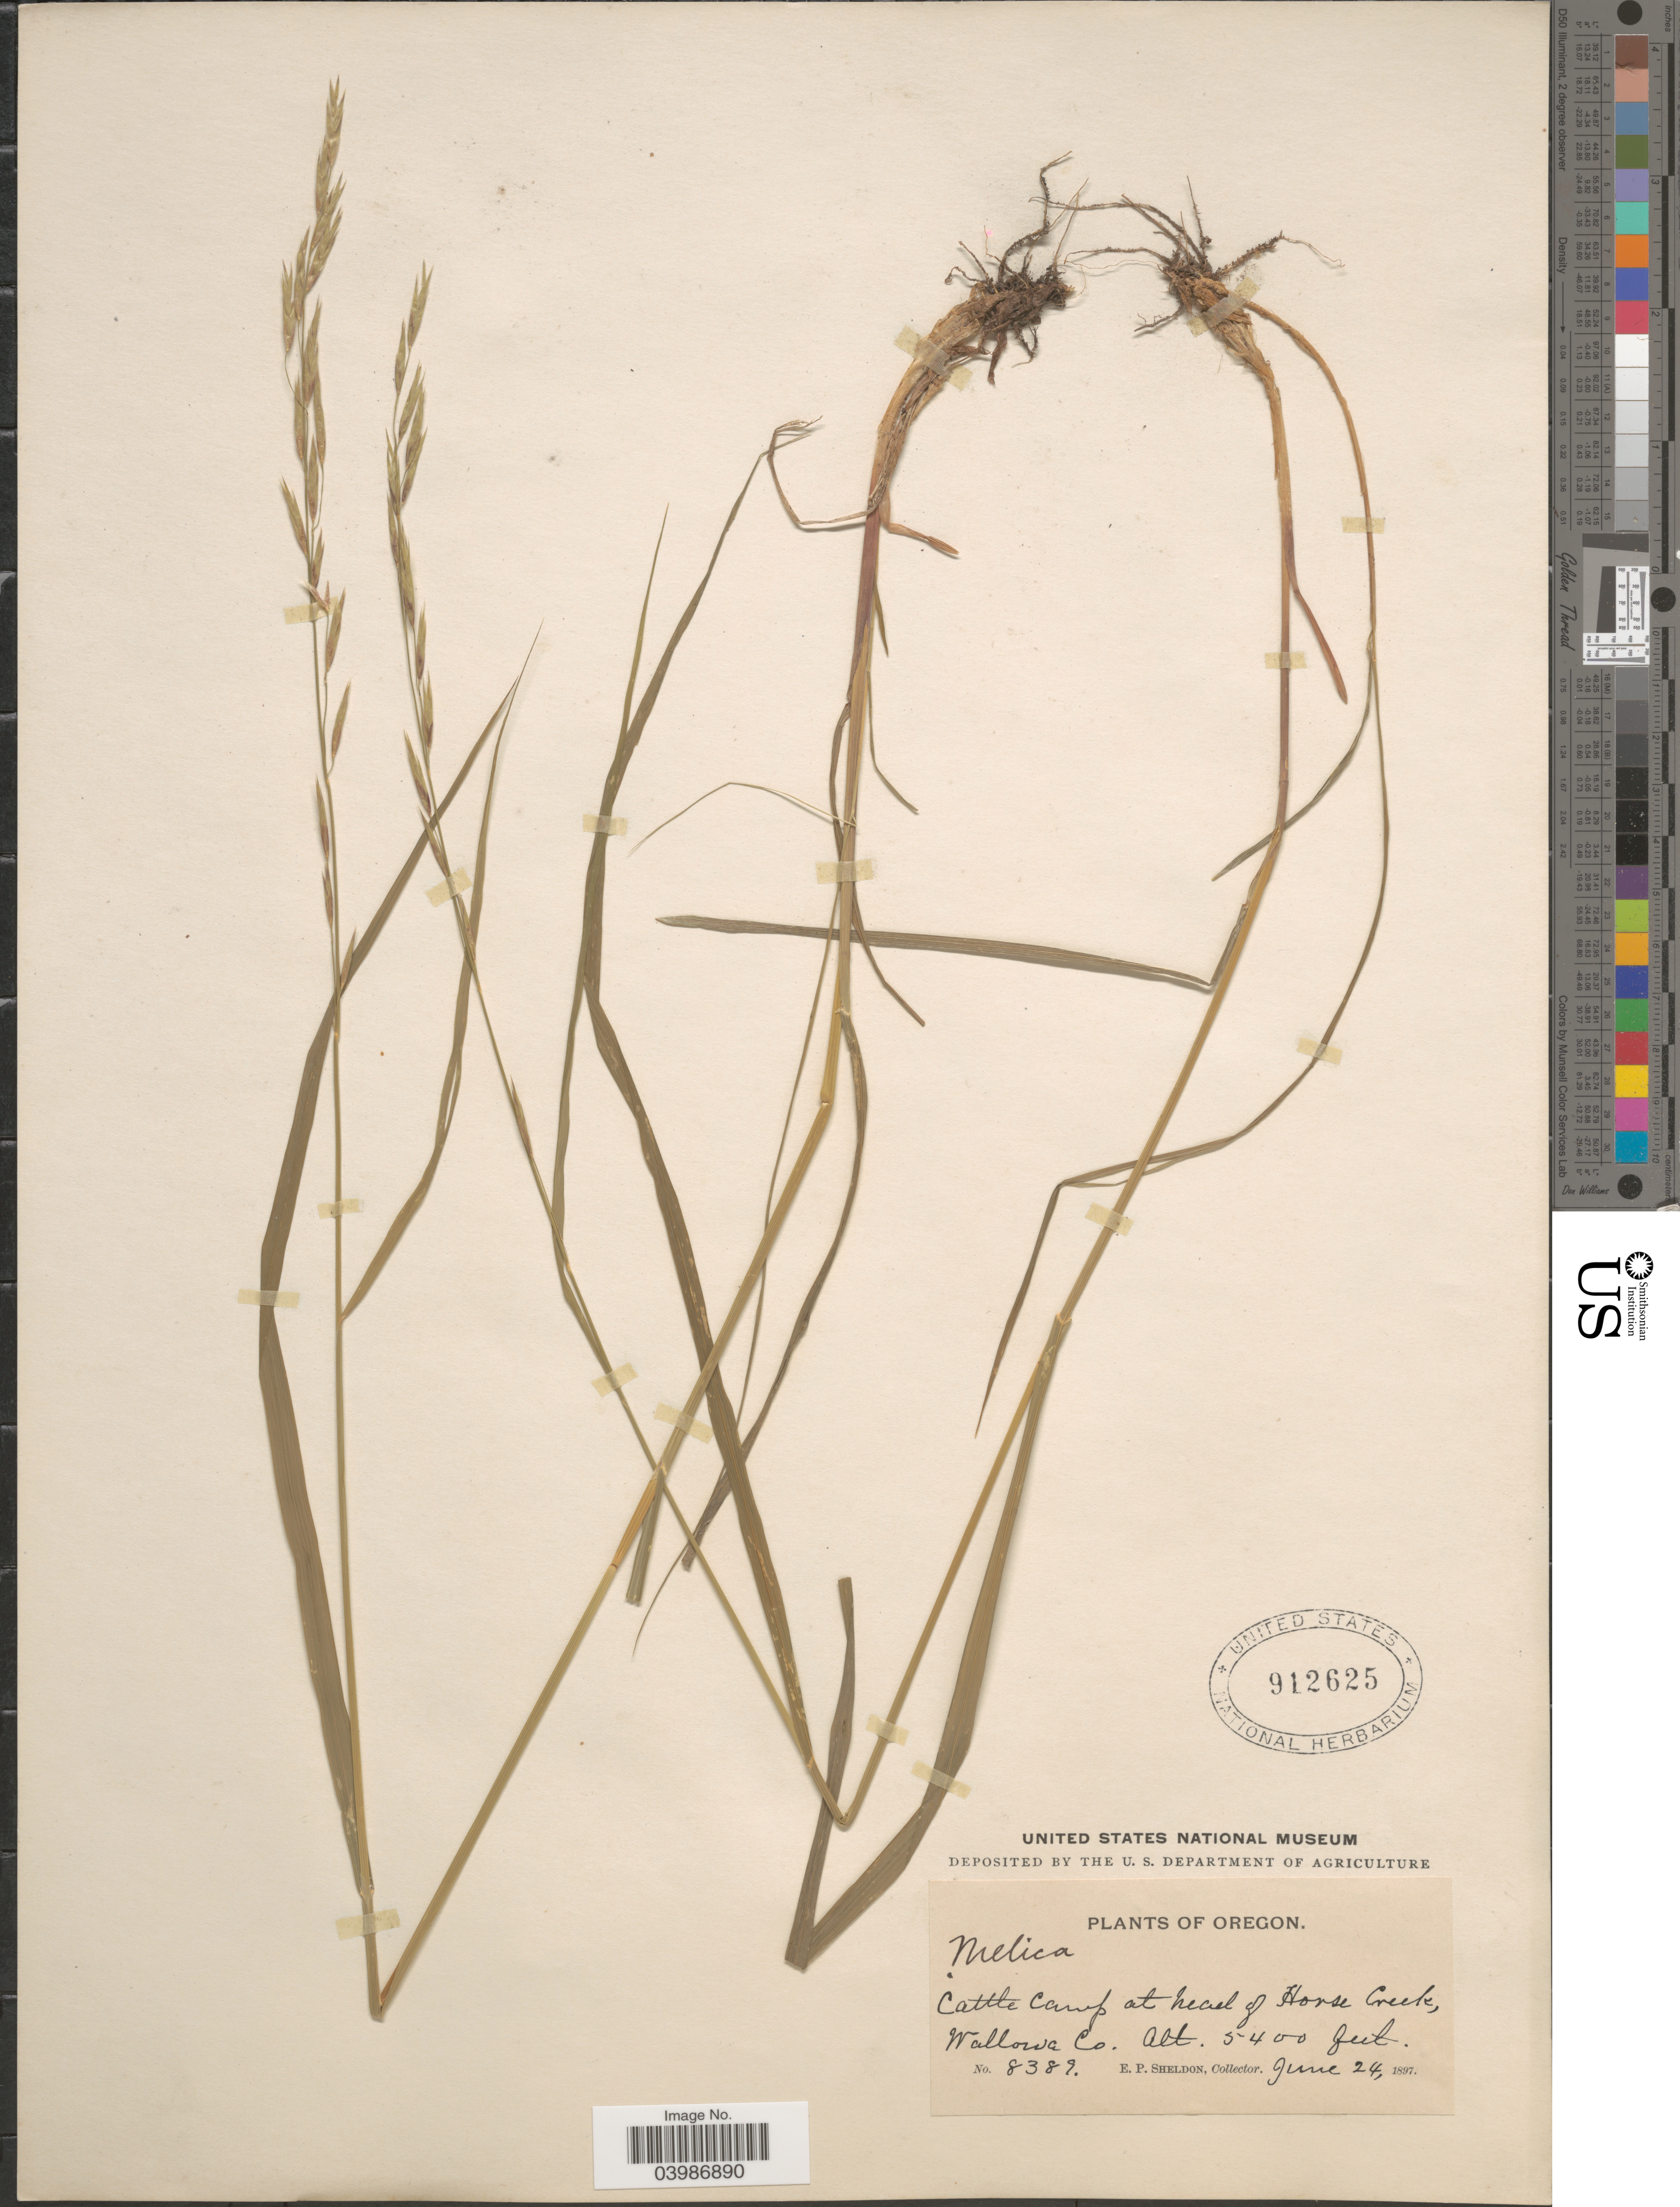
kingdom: Plantae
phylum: Tracheophyta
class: Liliopsida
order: Poales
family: Poaceae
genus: Melica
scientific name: Melica subulata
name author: (Griseb.) Scribn.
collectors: E. P. Sheldon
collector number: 8389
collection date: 1897-06-24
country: United States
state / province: Oregon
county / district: Wallowa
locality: Cattle Camp at head of Horse Creek, Wallowa Co.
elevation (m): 1646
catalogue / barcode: US 912625